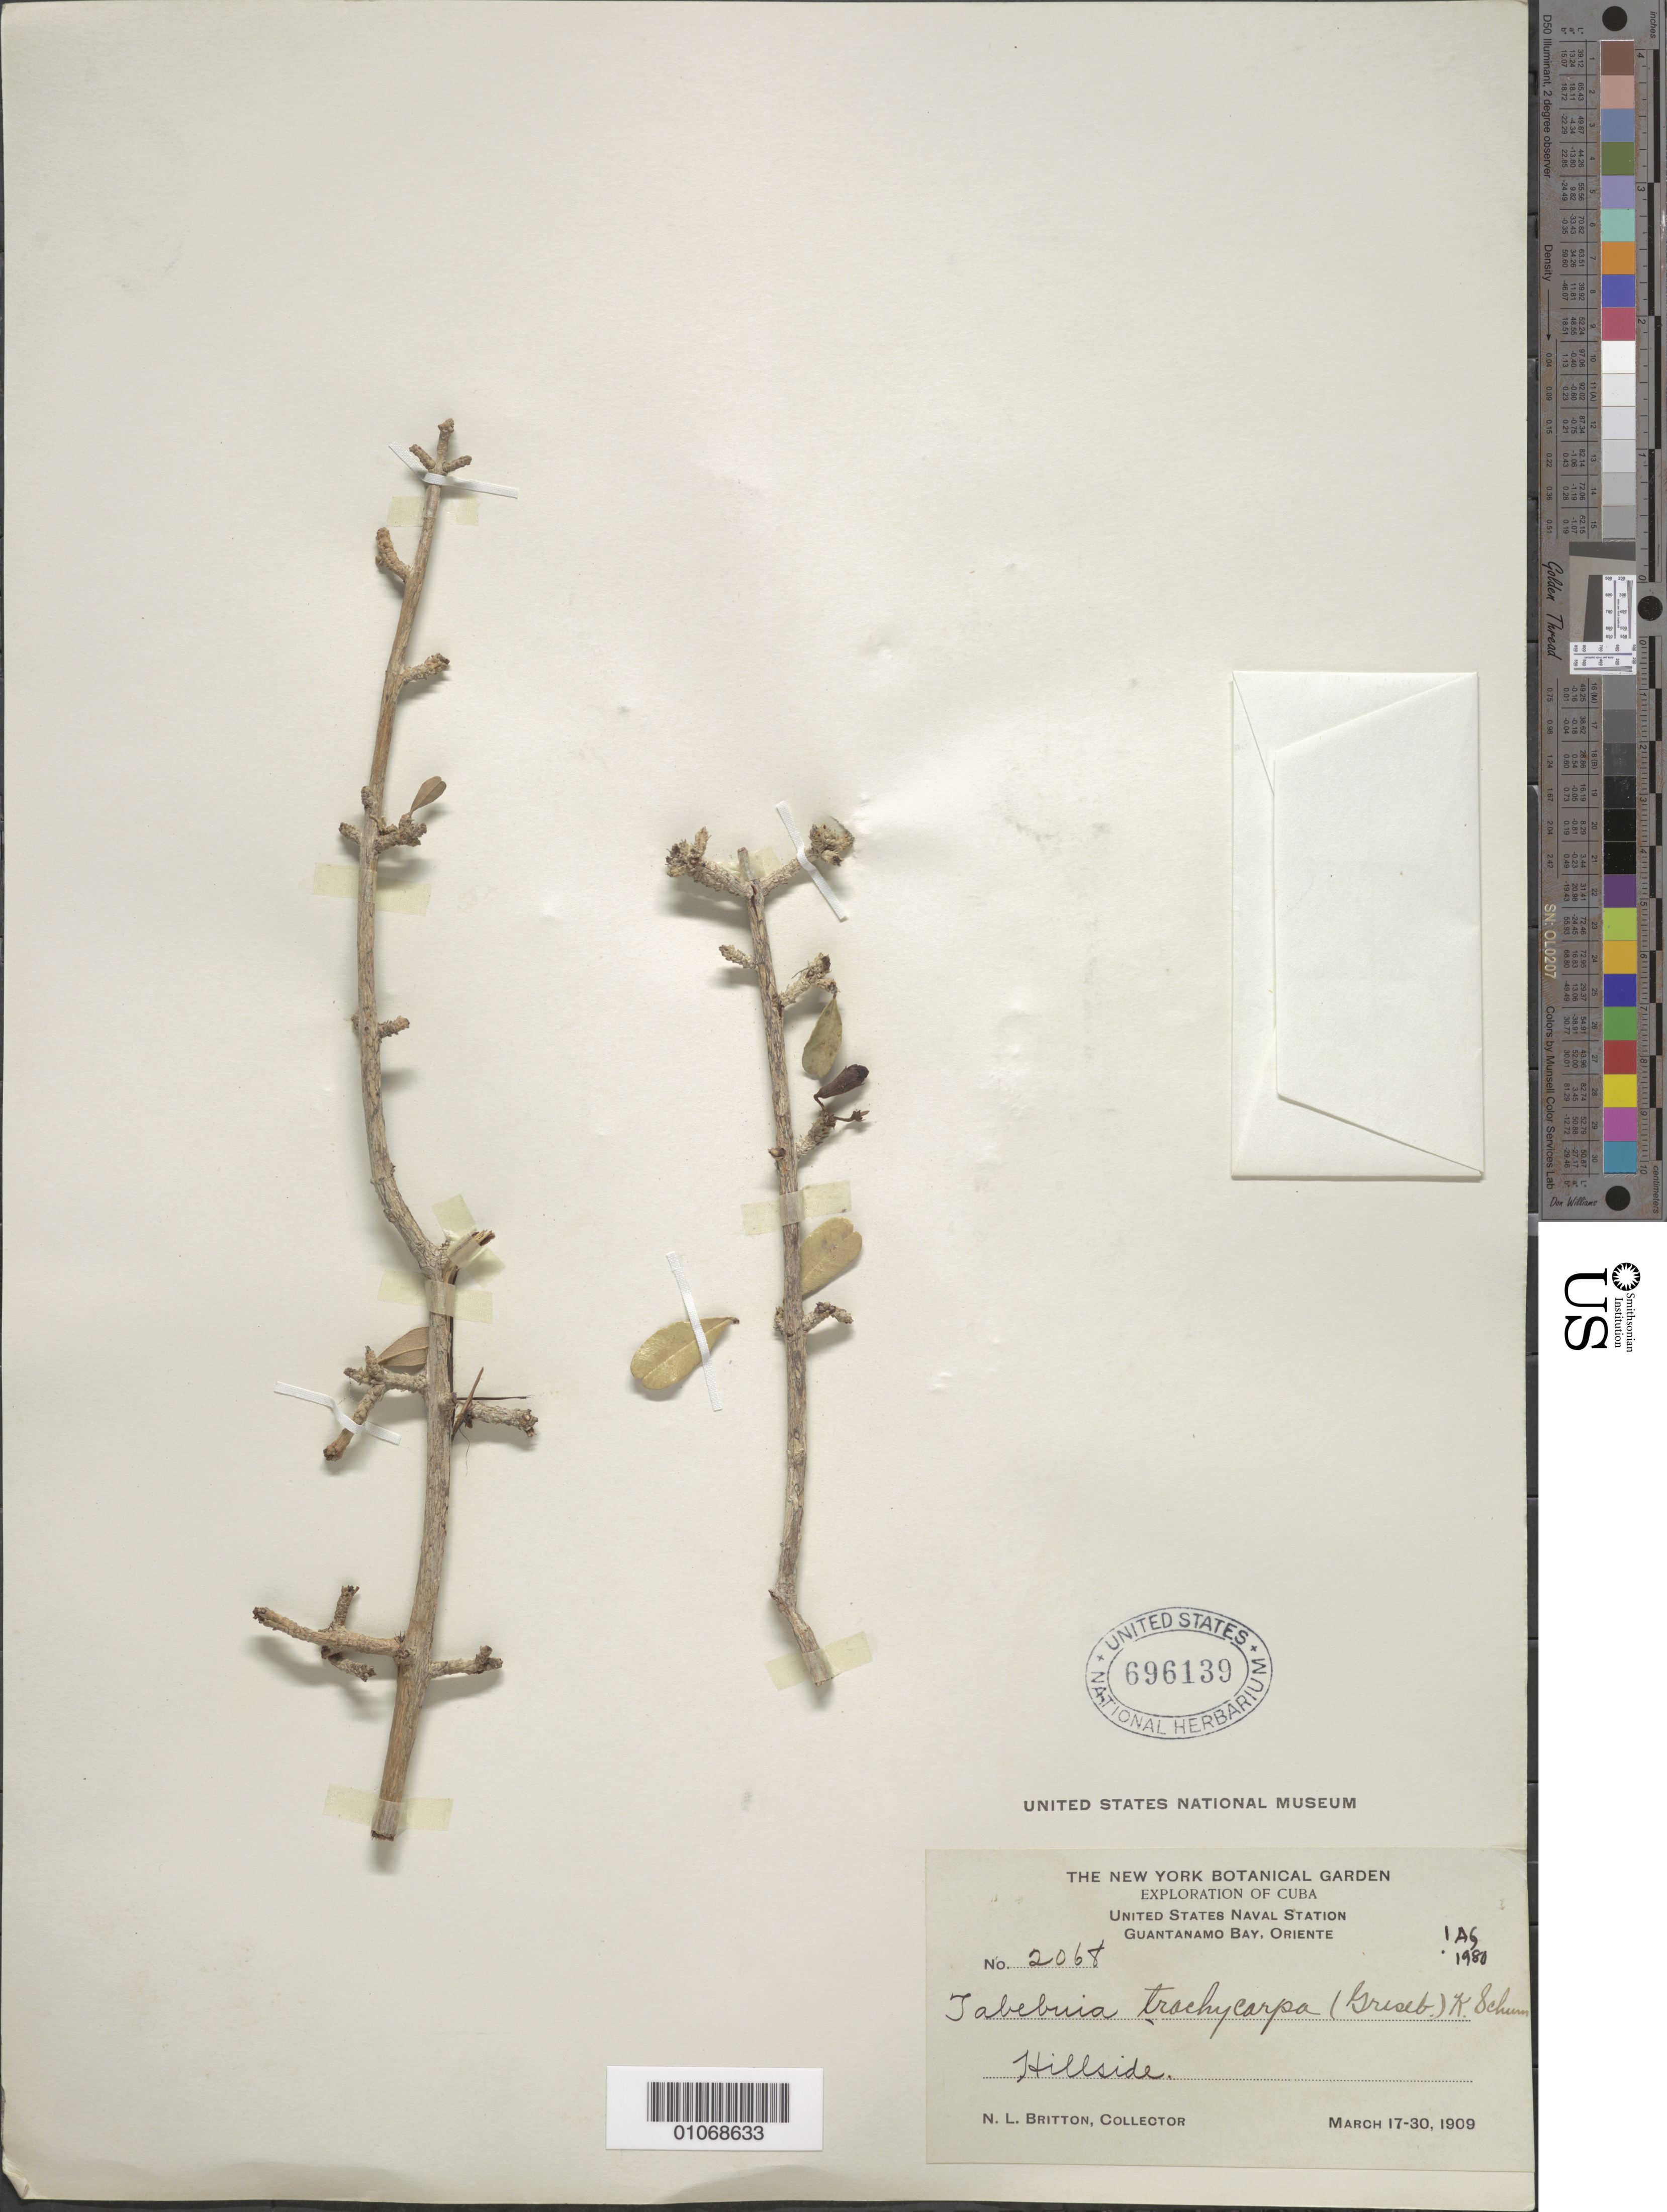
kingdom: Plantae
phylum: Tracheophyta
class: Magnoliopsida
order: Lamiales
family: Bignoniaceae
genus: Tabebuia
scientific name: Tabebuia trachycarpa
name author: (Griseb.) K. Schum.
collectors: N. Britton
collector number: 2068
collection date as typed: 19 Mar 1909 to 30 Mar 1909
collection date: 1909-03-19/1909-03-30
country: Cuba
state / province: Guantanamo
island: Cuba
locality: Guantánamo Bay Hillside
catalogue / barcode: US 696139